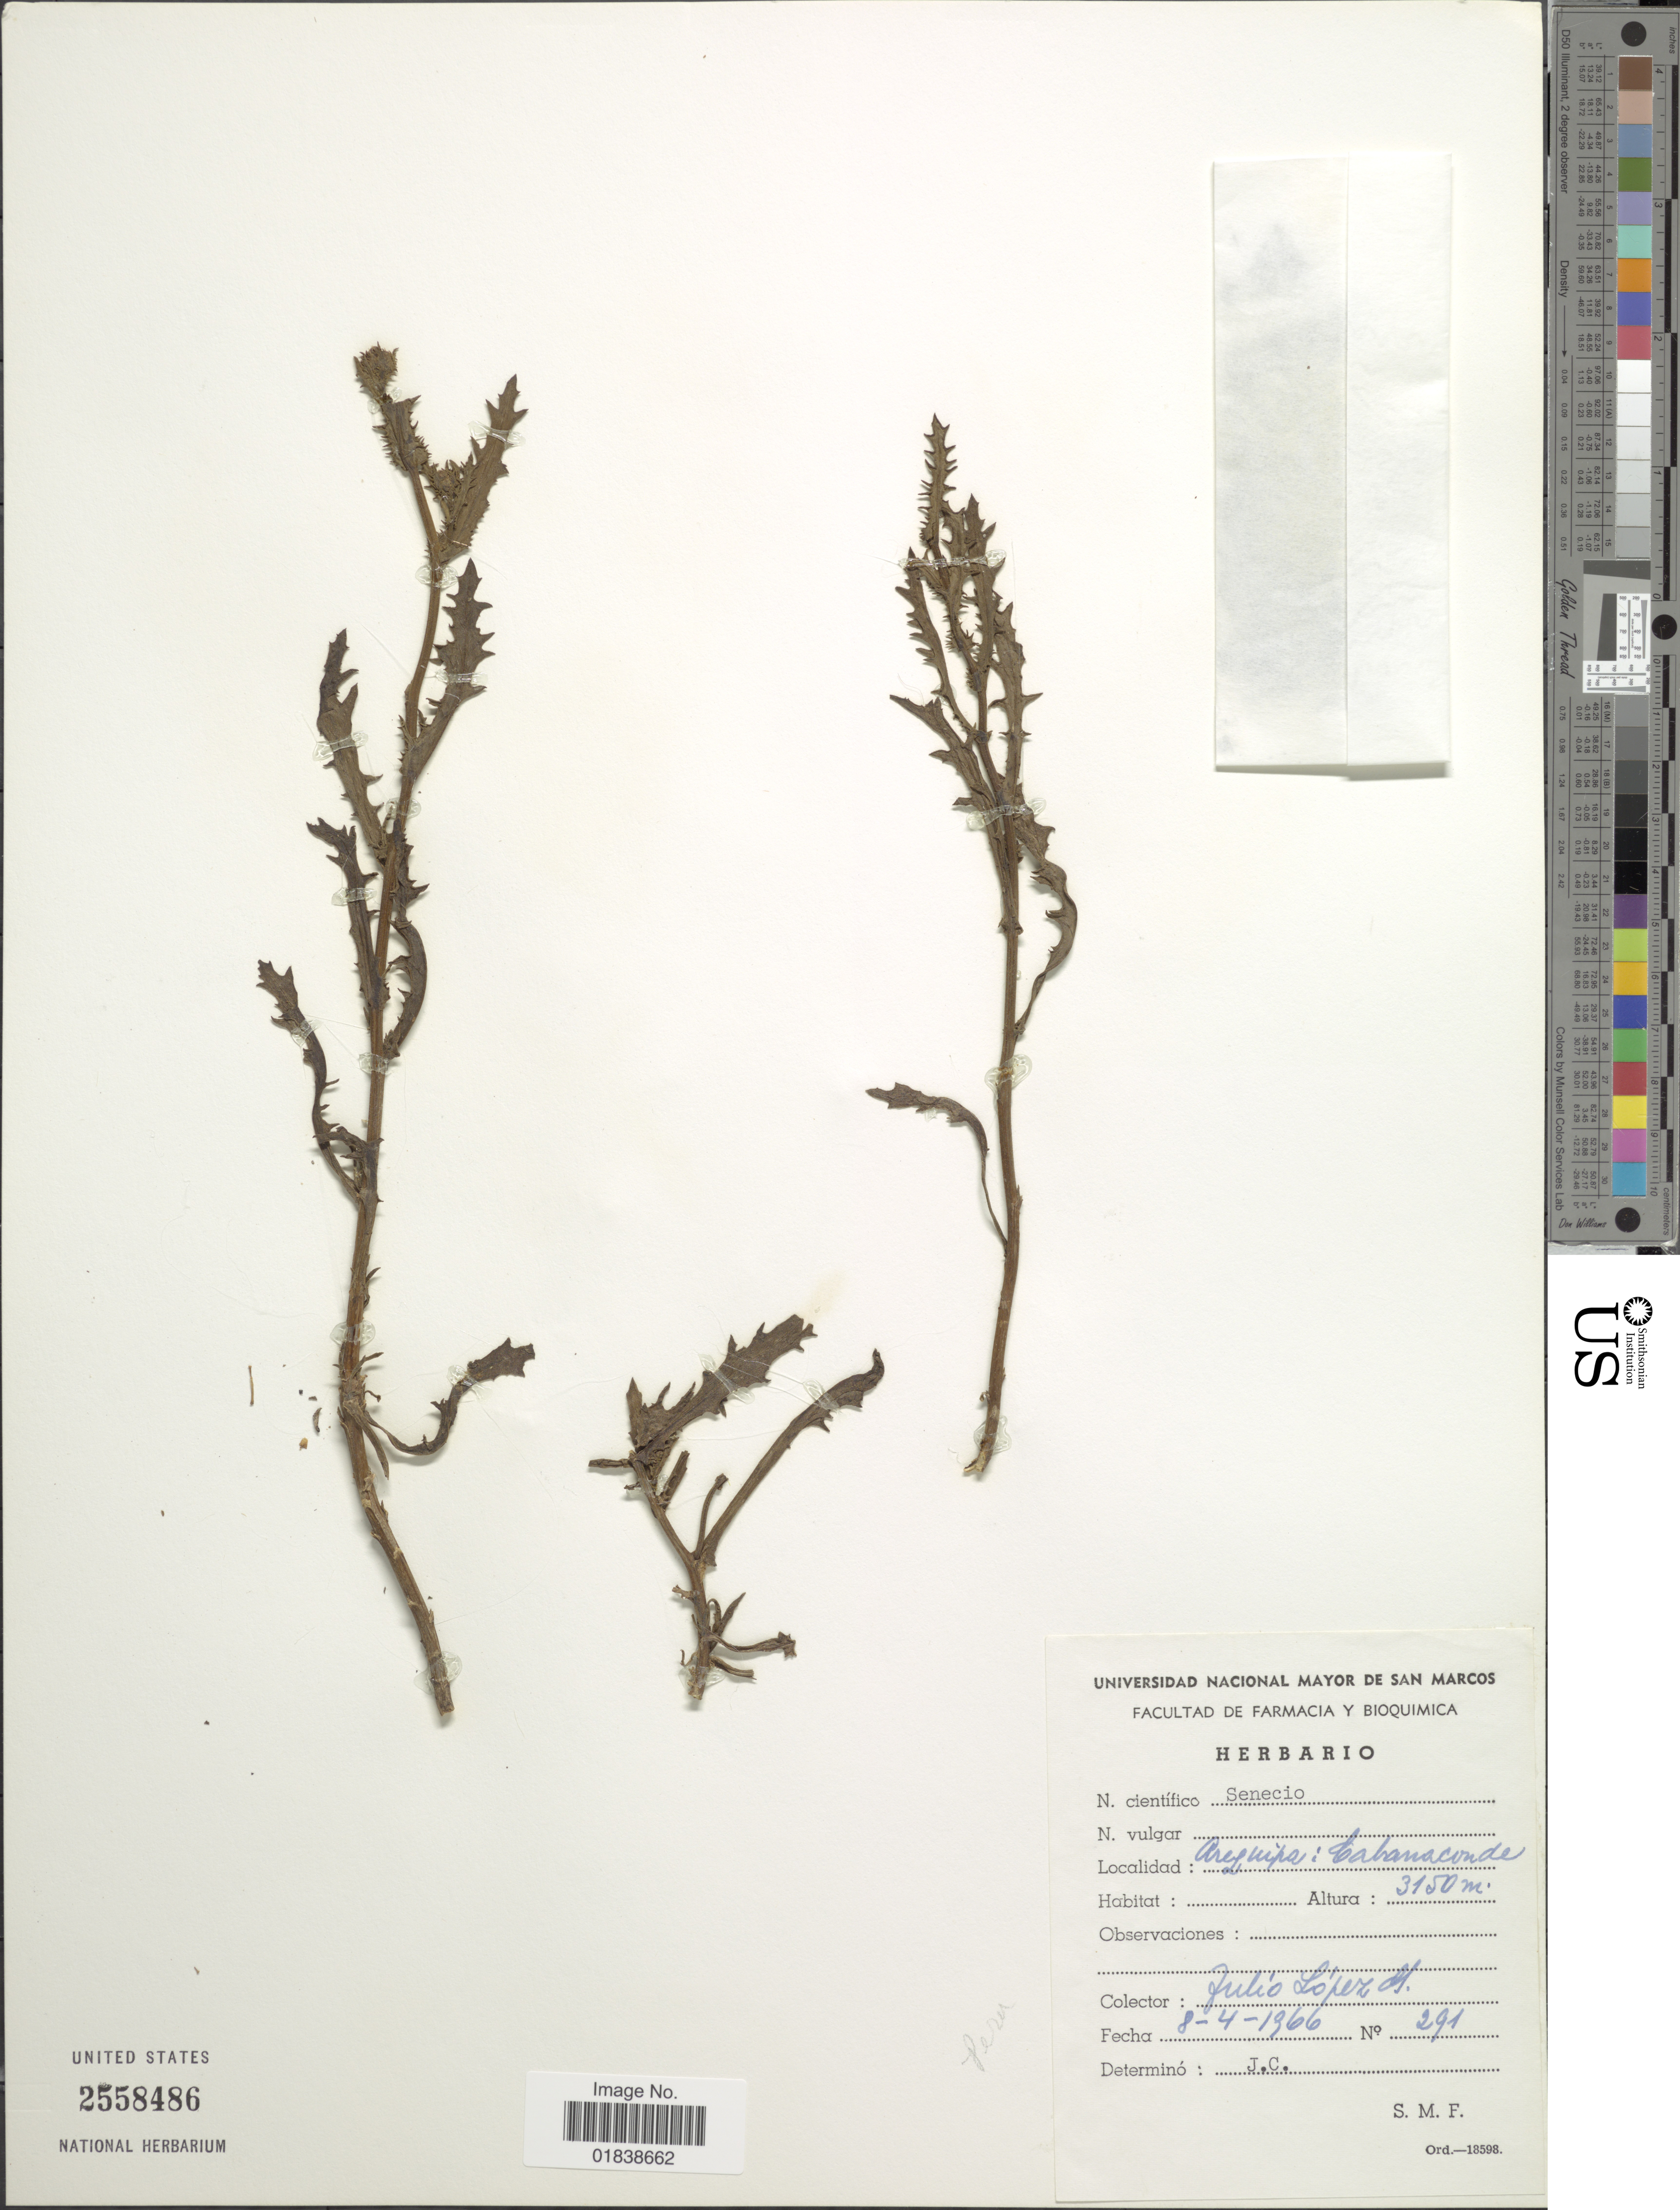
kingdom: Plantae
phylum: Tracheophyta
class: Magnoliopsida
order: Asterales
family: Asteraceae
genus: Senecio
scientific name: Senecio sp.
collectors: J. López G.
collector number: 291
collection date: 1966-04-08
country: Peru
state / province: Arequipa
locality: Cabanaconde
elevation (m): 3150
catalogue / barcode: US 2558486